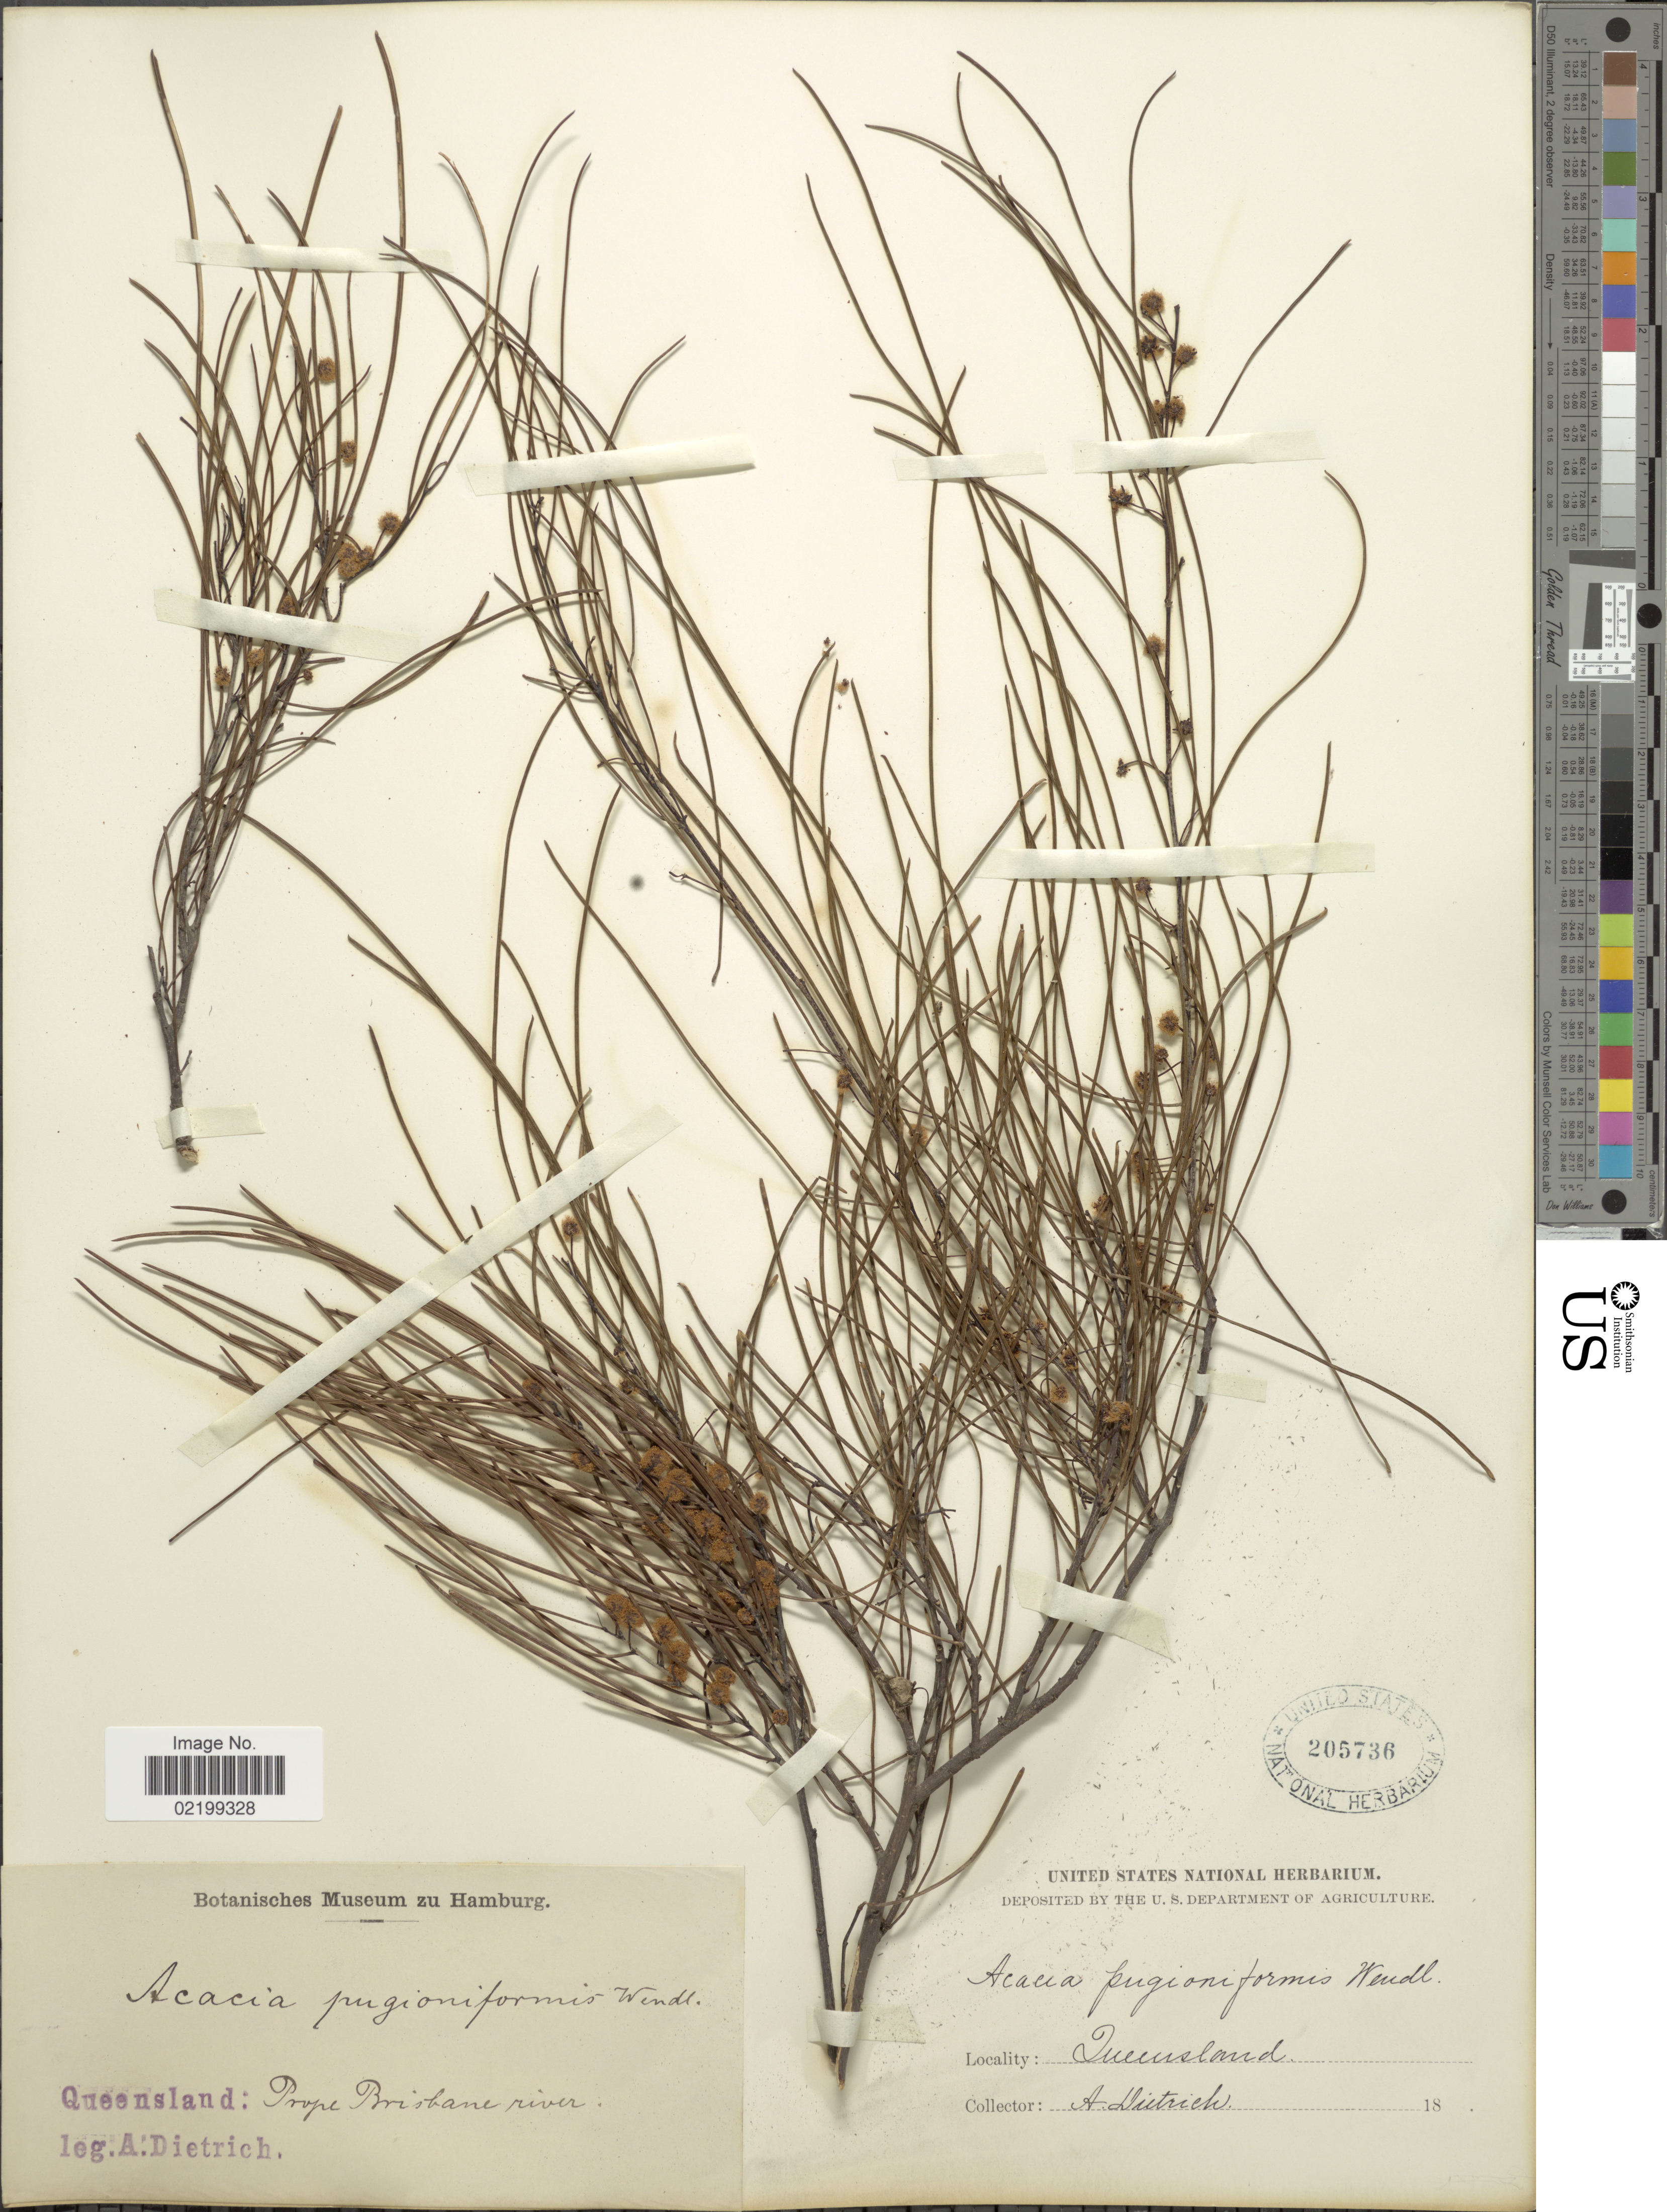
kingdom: Plantae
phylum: Tracheophyta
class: Magnoliopsida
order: Fabales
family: Fabaceae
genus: Acacia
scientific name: Acacia quadrilateralis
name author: DC.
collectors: A. Dietrich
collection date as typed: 18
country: Australia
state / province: Queensland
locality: Prope Brisbane river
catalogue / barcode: US 205736